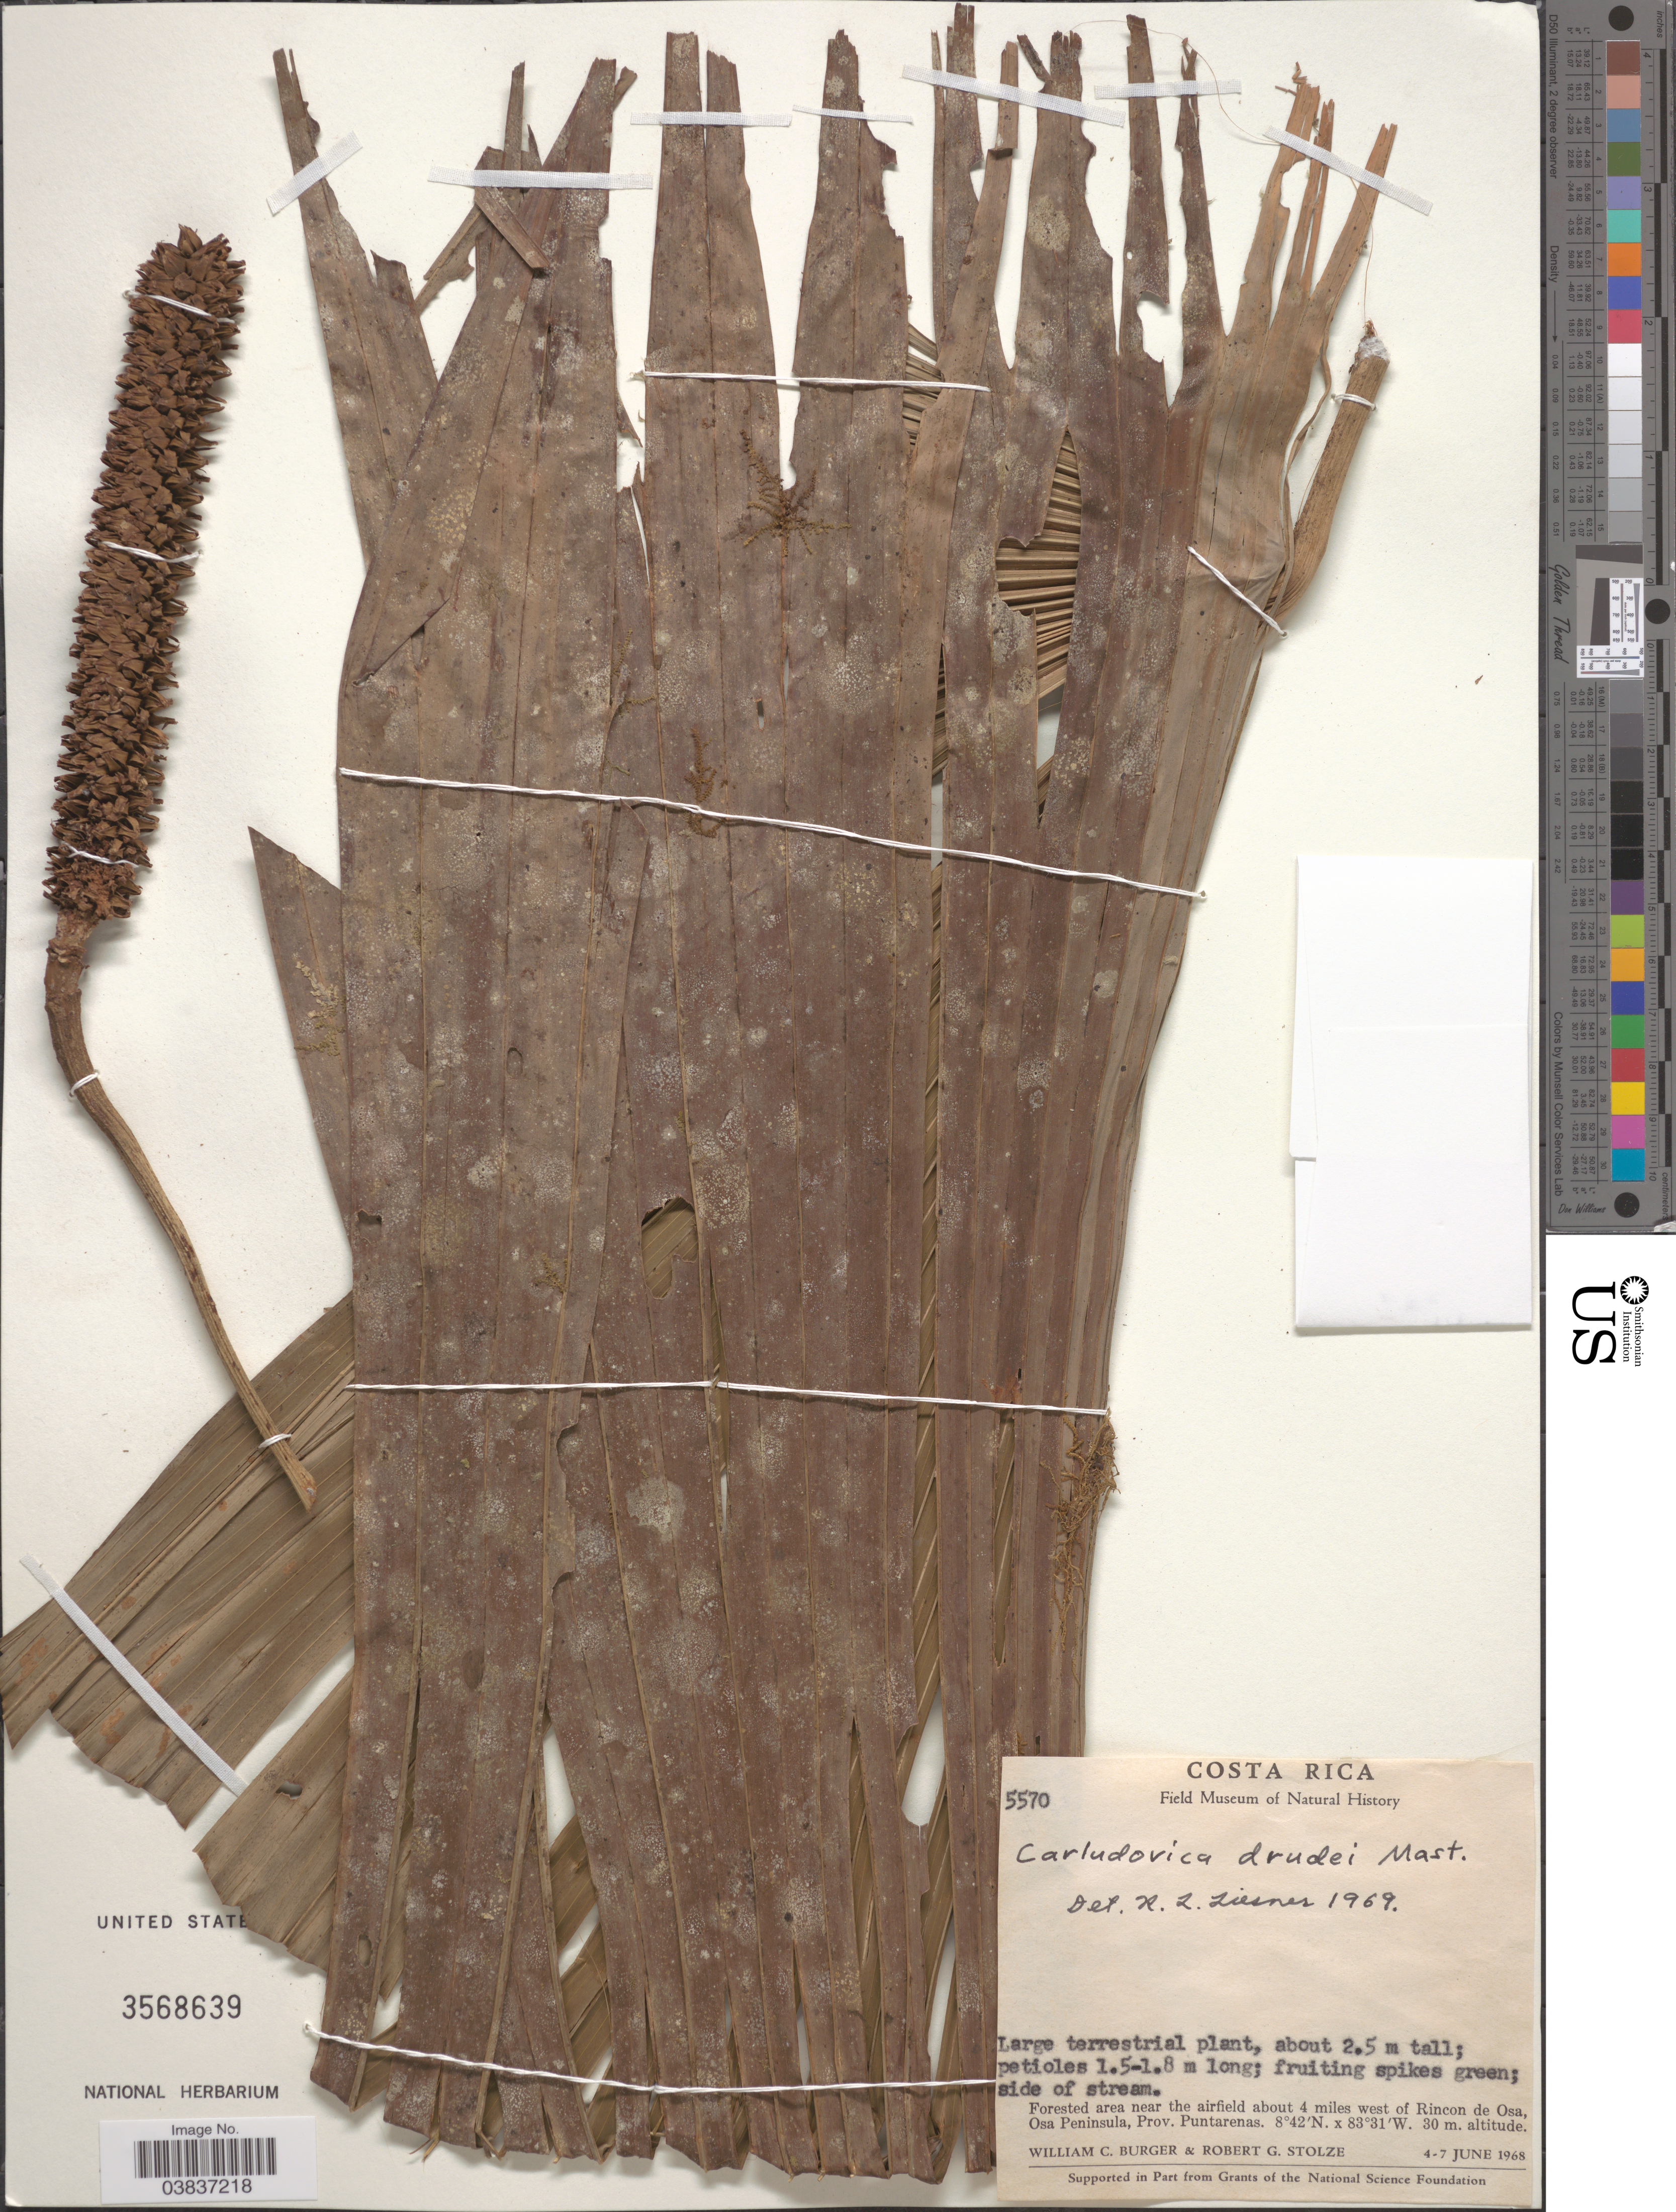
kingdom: Plantae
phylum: Tracheophyta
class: Liliopsida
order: Pandanales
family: Cyclanthaceae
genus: Carludovica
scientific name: Carludovica drudei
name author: Mast.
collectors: W. Burger & R. G. Stolze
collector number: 5570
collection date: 1968-06-04/1968-06-07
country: Costa Rica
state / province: Puntarenas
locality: Near the airfield about 4 miles west of Rincon de Osa, Osa Peninsula.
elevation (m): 30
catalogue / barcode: US 3568639